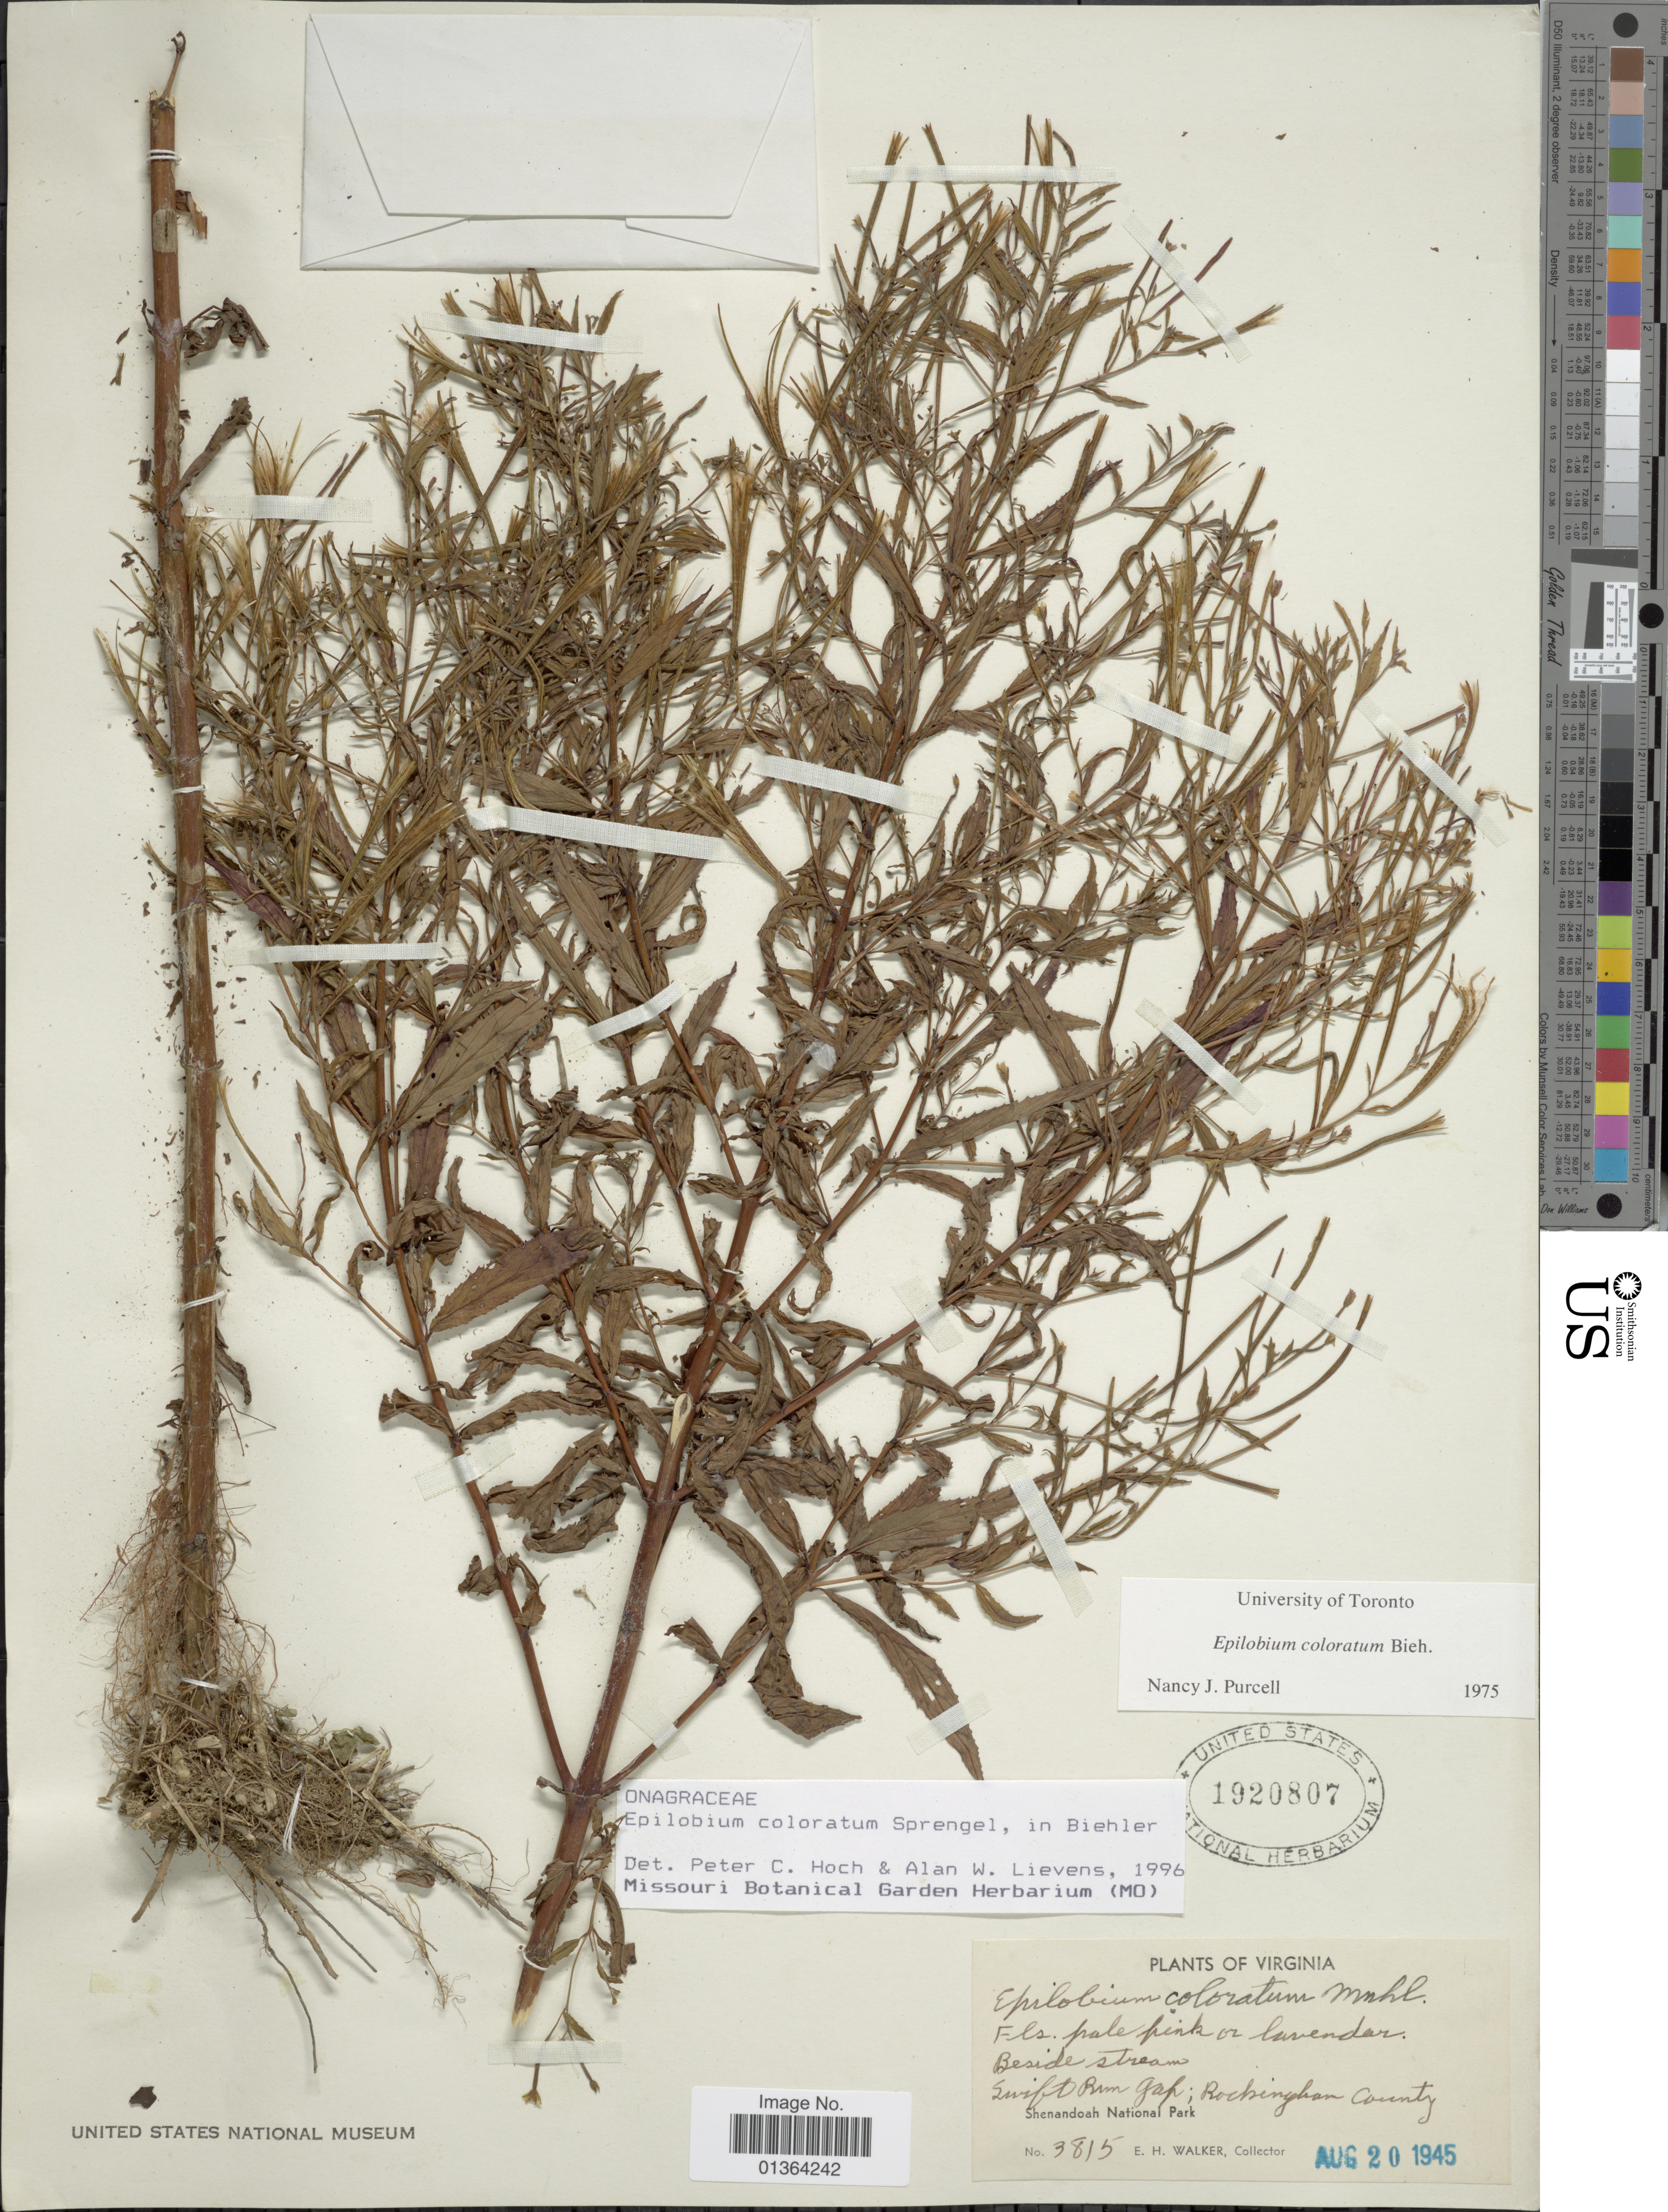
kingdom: Plantae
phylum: Tracheophyta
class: Magnoliopsida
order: Myrtales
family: Onagraceae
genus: Epilobium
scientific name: Epilobium coloratum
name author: Biehler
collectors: E. H. Walker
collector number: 3815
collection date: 1945-08-20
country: United States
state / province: Virginia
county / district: Rockingham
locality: Shenandoah National Park. Swift Bim Gap; Rockingham County.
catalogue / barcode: US 1920807